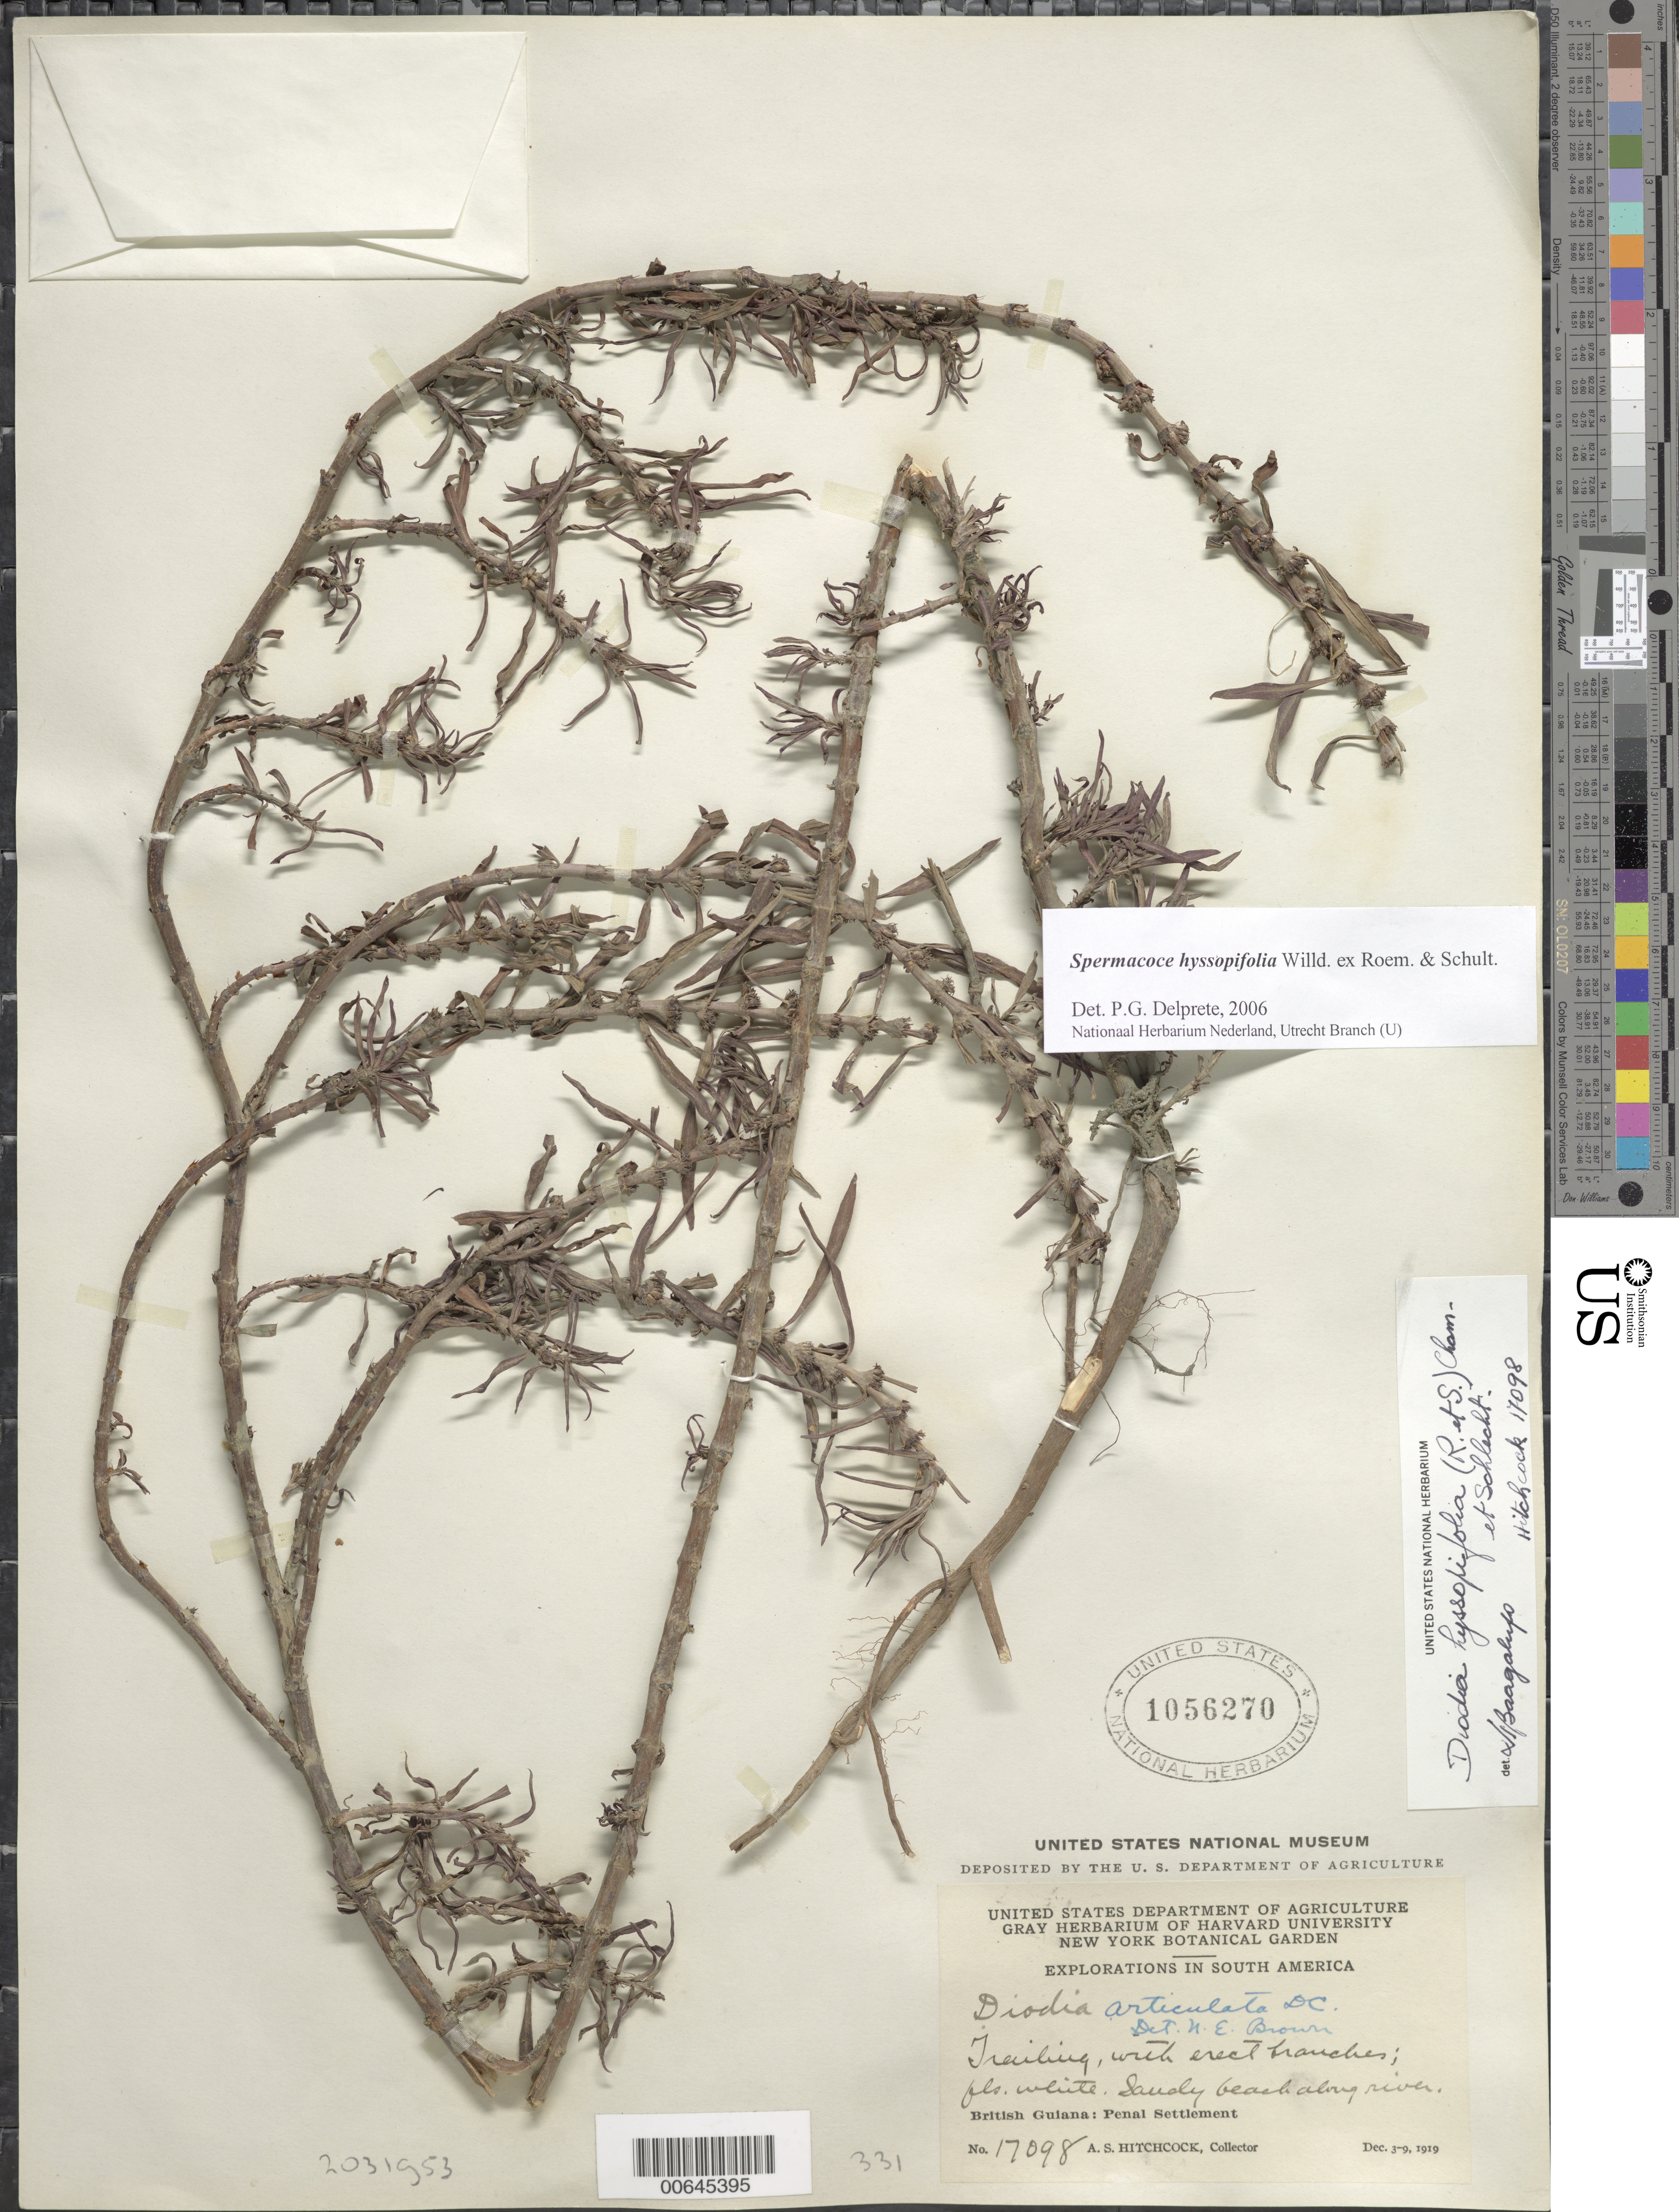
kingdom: Plantae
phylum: Tracheophyta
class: Magnoliopsida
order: Gentianales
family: Rubiaceae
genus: Spermacoce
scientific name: Spermacoce hyssopifolia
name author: Willd. ex Roem. & Schult.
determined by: Delprete, P. G., Herb. de Guyane Cay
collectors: A. S. Hitchcock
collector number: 17098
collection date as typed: Dec. 3-9, 1919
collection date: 1919-12-03/1919-12-09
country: Guyana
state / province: Cuyuni-Mazaruni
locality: Penal Settlement, on W side of Essequibo River, near mouth of Mazaruni River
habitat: Sandy beach along river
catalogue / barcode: US 1056270